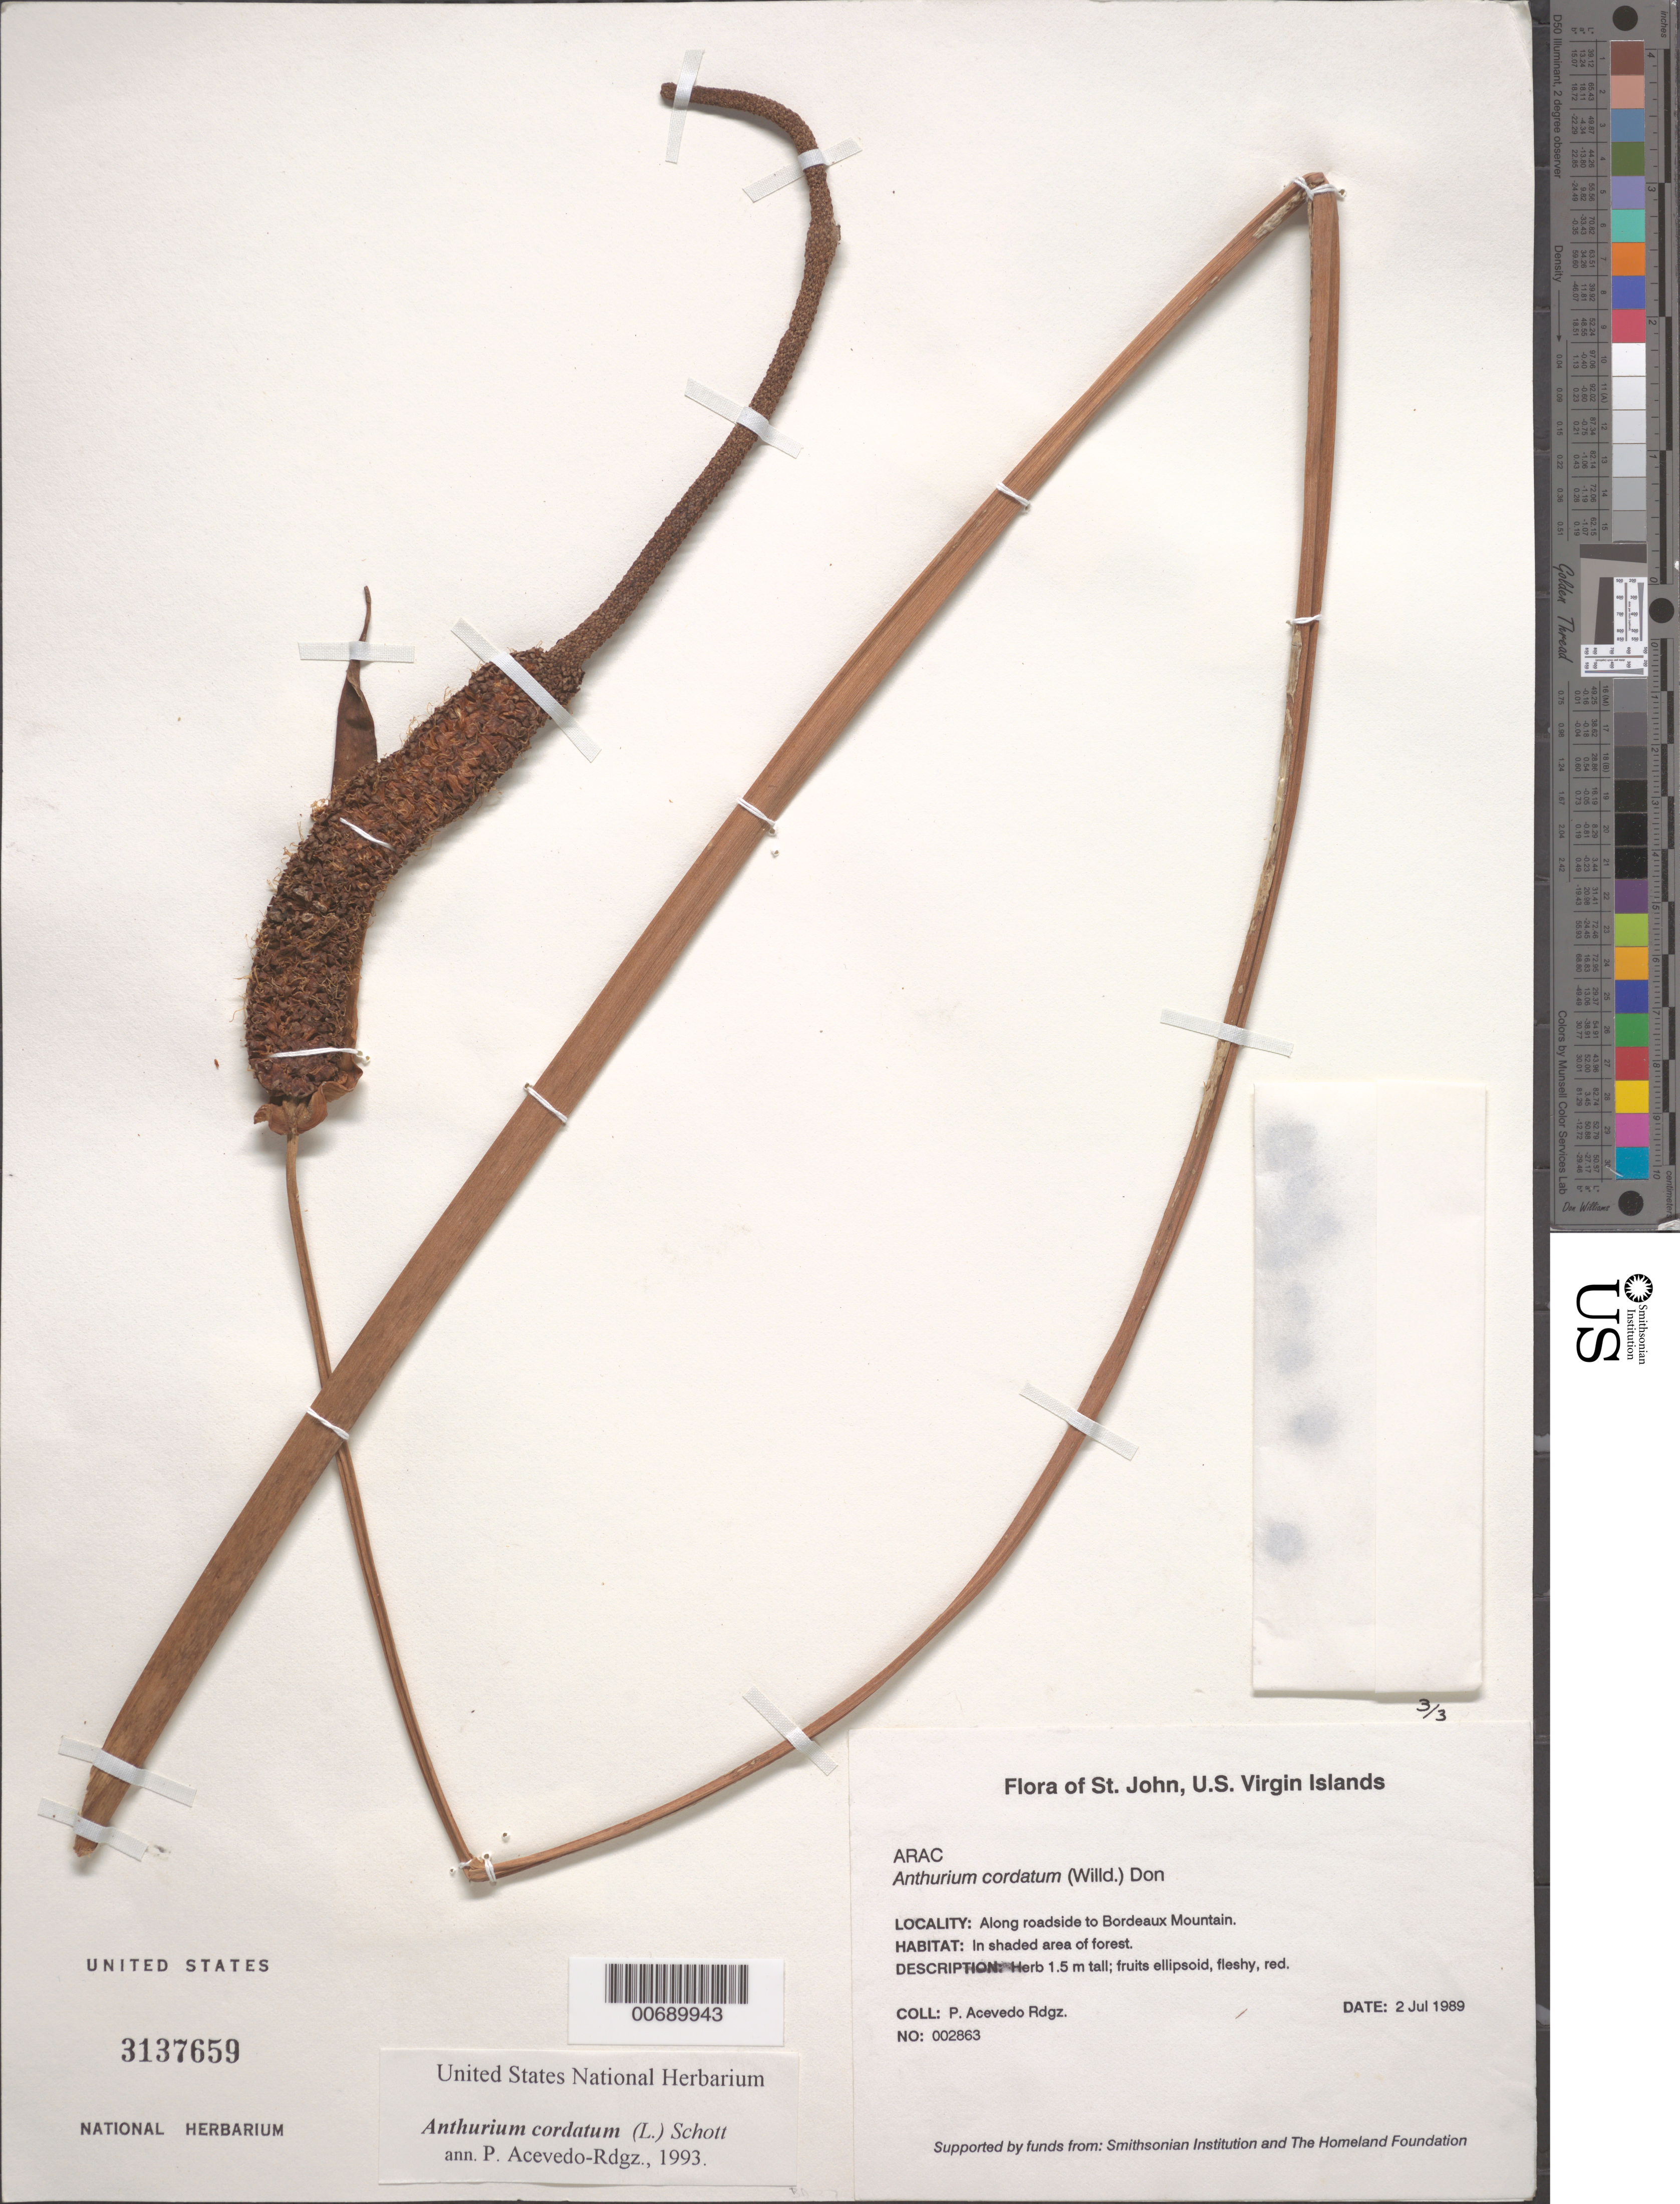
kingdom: Plantae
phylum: Tracheophyta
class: Liliopsida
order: Alismatales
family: Araceae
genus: Anthurium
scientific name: Anthurium cordatum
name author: (L.) Schott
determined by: Acevedo-Rodríguez, P., (BOT), Smithsonian Institution - National Museum of Natural History (UNITED STATES)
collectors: P. Acevedo-Rodr.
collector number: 2863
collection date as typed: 02 Jul 1989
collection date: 1989-07-02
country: U.S. Virgin Islands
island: St. John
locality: Coral Bay Quarter; along roadside to Bordeaux Mountain.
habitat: In shaded area of forest.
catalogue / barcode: US 3137659